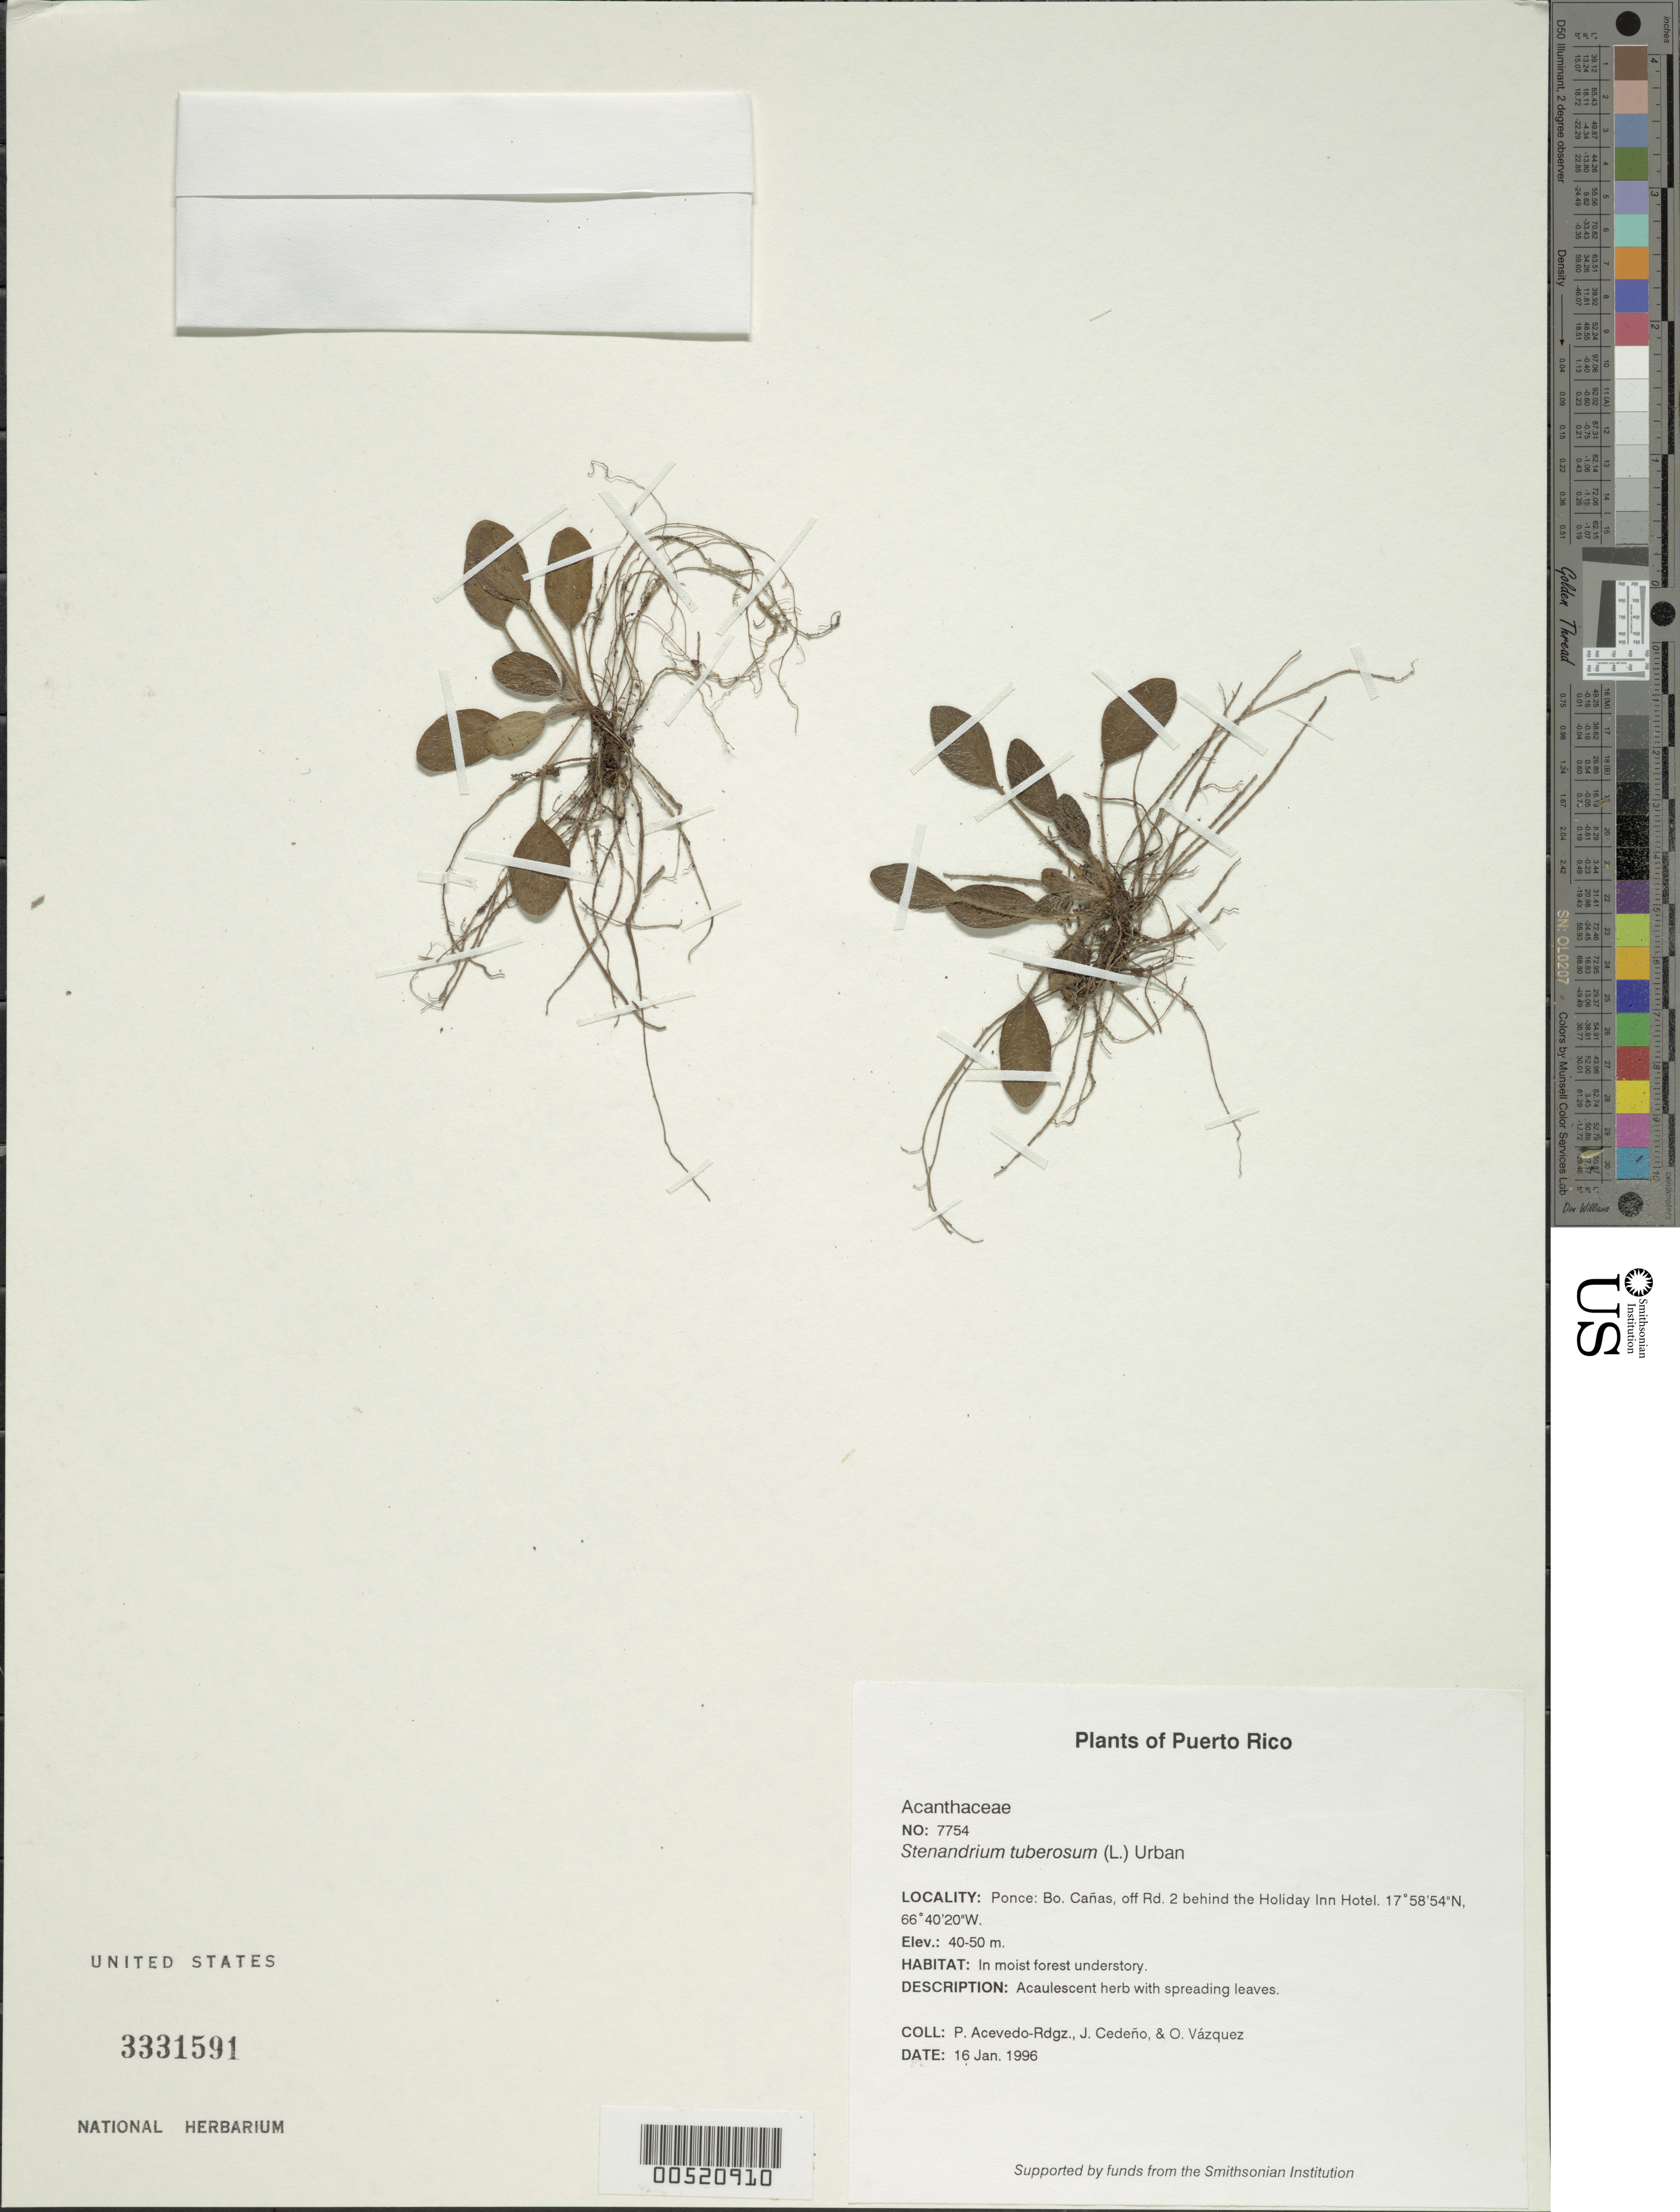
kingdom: Plantae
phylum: Tracheophyta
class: Magnoliopsida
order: Lamiales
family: Acanthaceae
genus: Stenandrium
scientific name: Stenandrium tuberosum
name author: (L.) Urb.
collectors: P. Acevedo-Rodr. & J. A. Cedeño M.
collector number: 7754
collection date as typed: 16 Jan 1996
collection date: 1996-01-16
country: Puerto Rico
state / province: Ponce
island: Puerto Rico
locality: Ponce: Bo. Cañas, off Rd. 2 behind the Holiday Inn Hotel.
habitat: In moist forest understory.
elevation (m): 40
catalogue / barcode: US 3331591